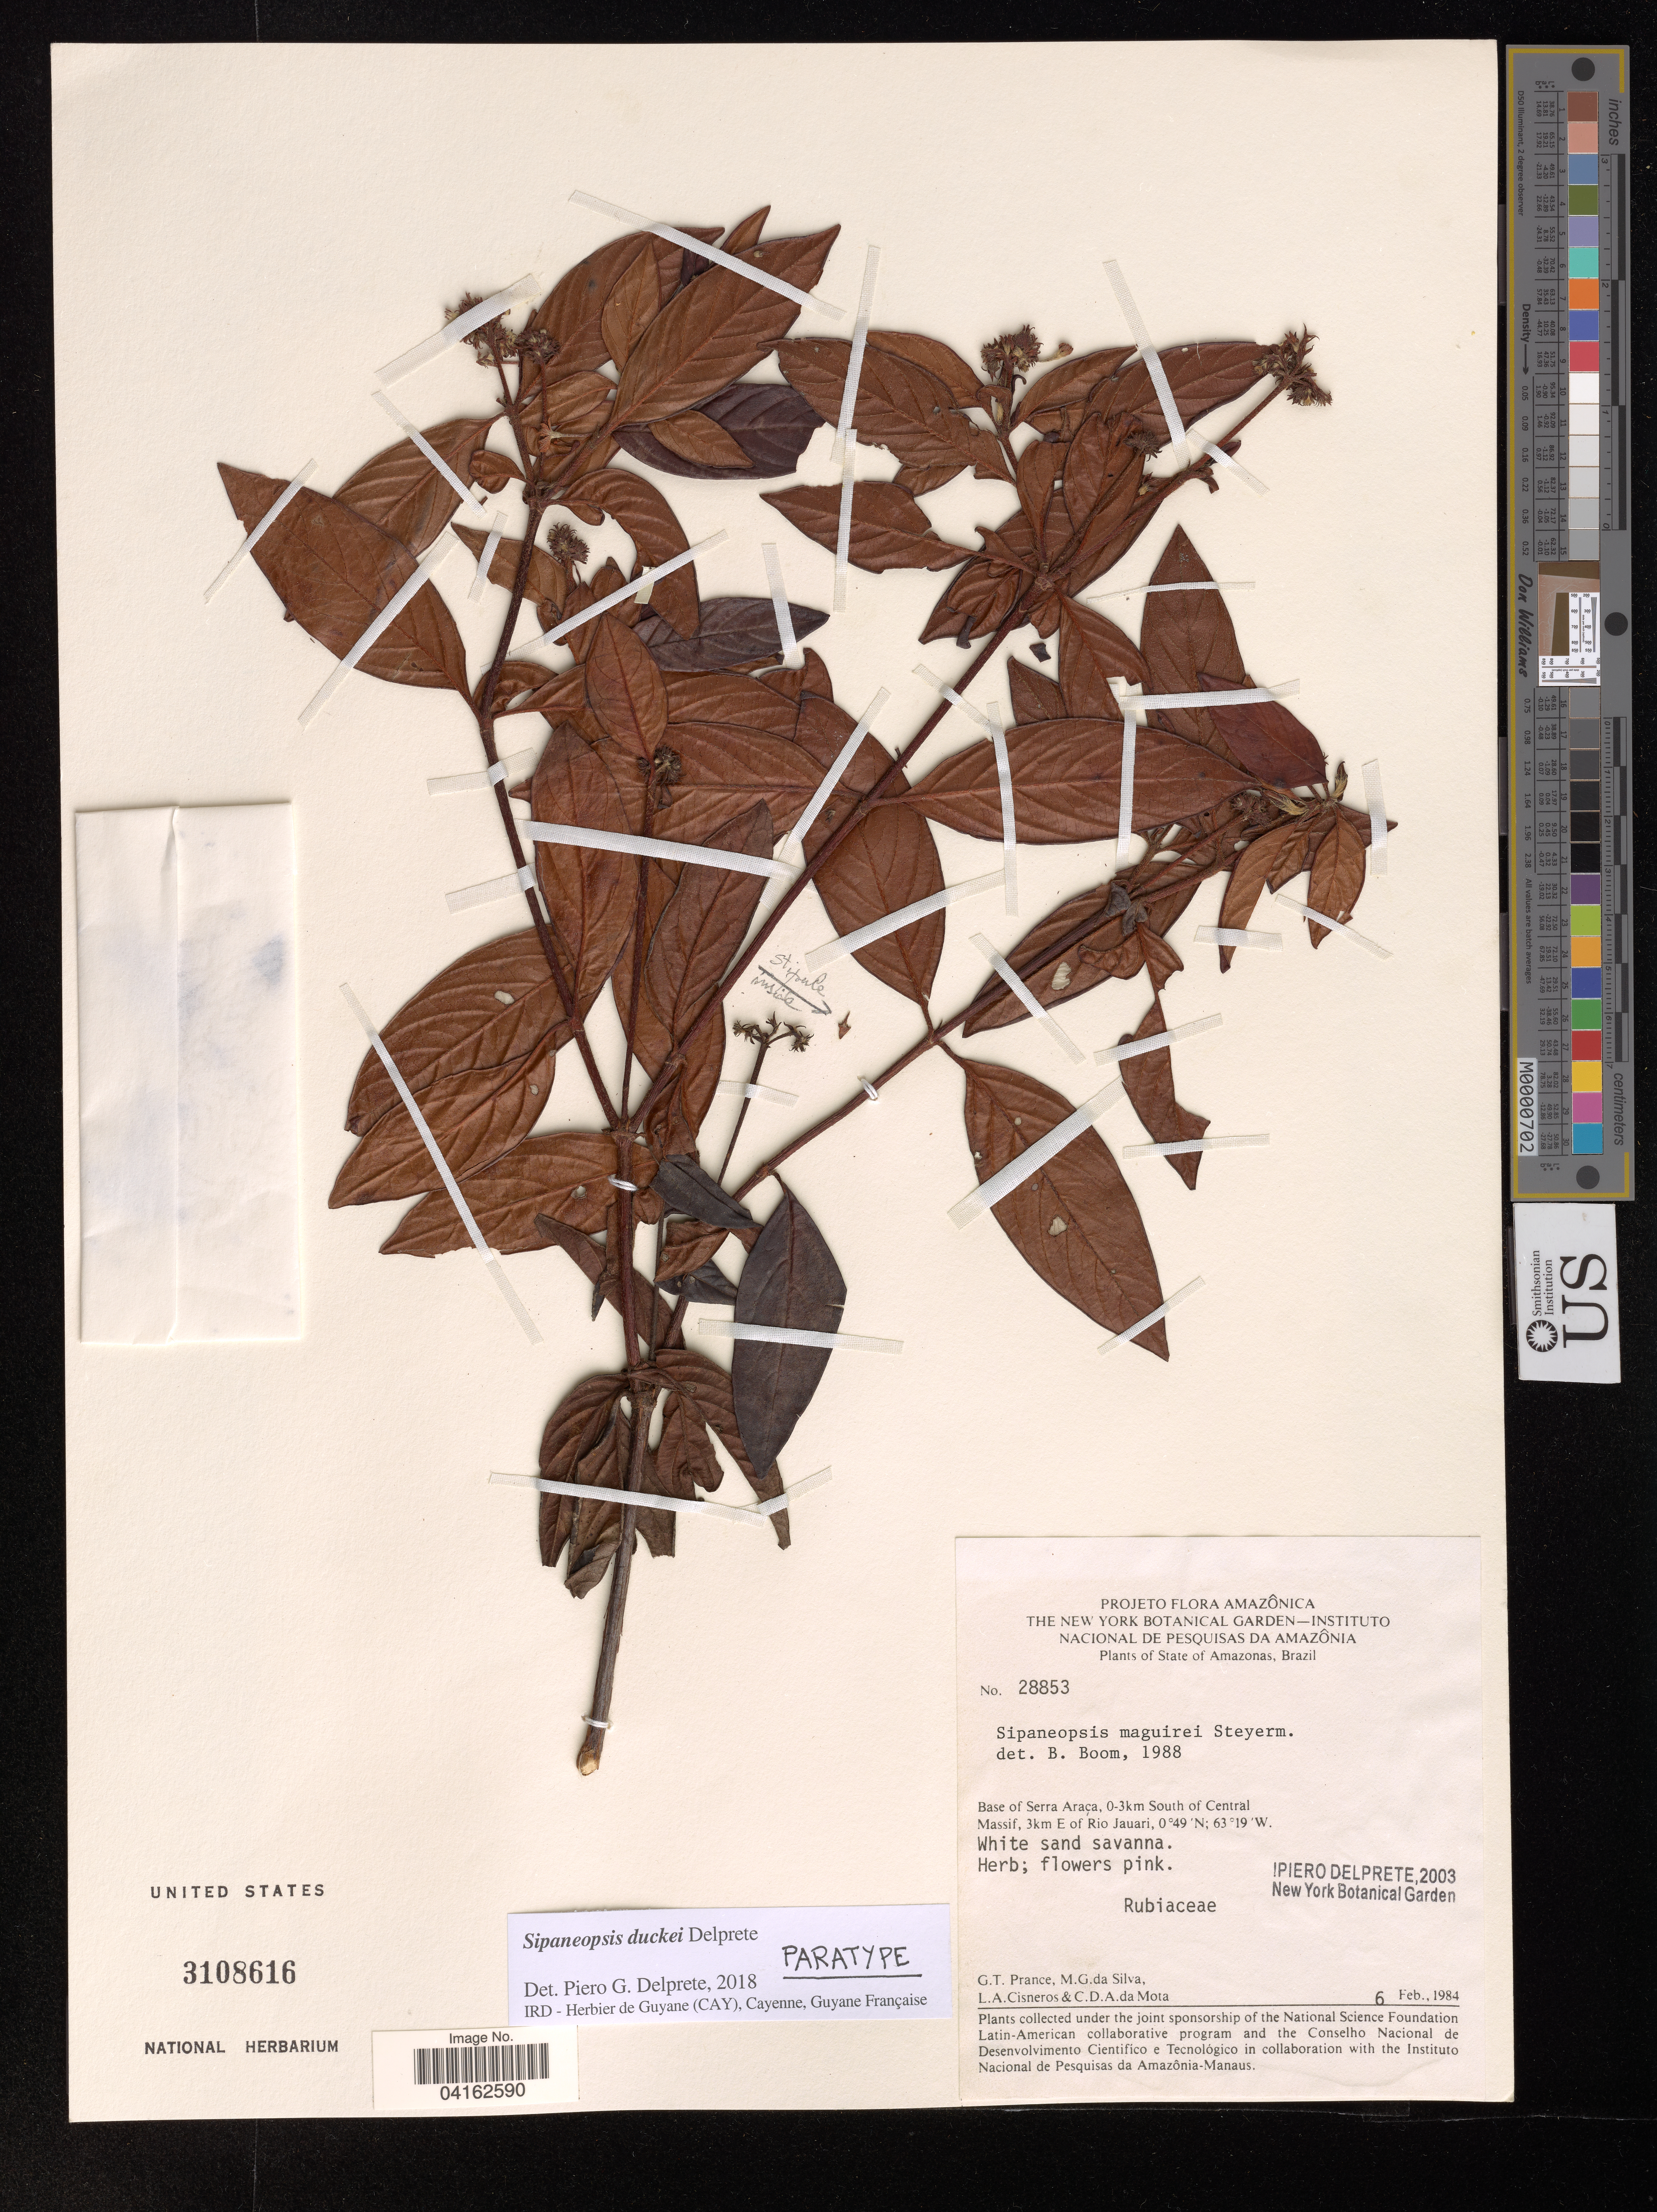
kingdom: Plantae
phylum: Tracheophyta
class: Magnoliopsida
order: Gentianales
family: Rubiaceae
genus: Sipaneopsis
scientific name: Sipaneopsis duckei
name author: Delprete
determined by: Delprete, P. G., Herb. de Guyane Cay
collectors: G. T. Prance, M. G. Silva, L. Cisneros & C. D. A. Mota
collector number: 28853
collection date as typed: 06 Feb 1984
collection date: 1984-02-06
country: Brazil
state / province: Amazonas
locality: Base of serra araca, 0-3 km s of central massif, 3 km e of rio jauari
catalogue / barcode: US 3108616